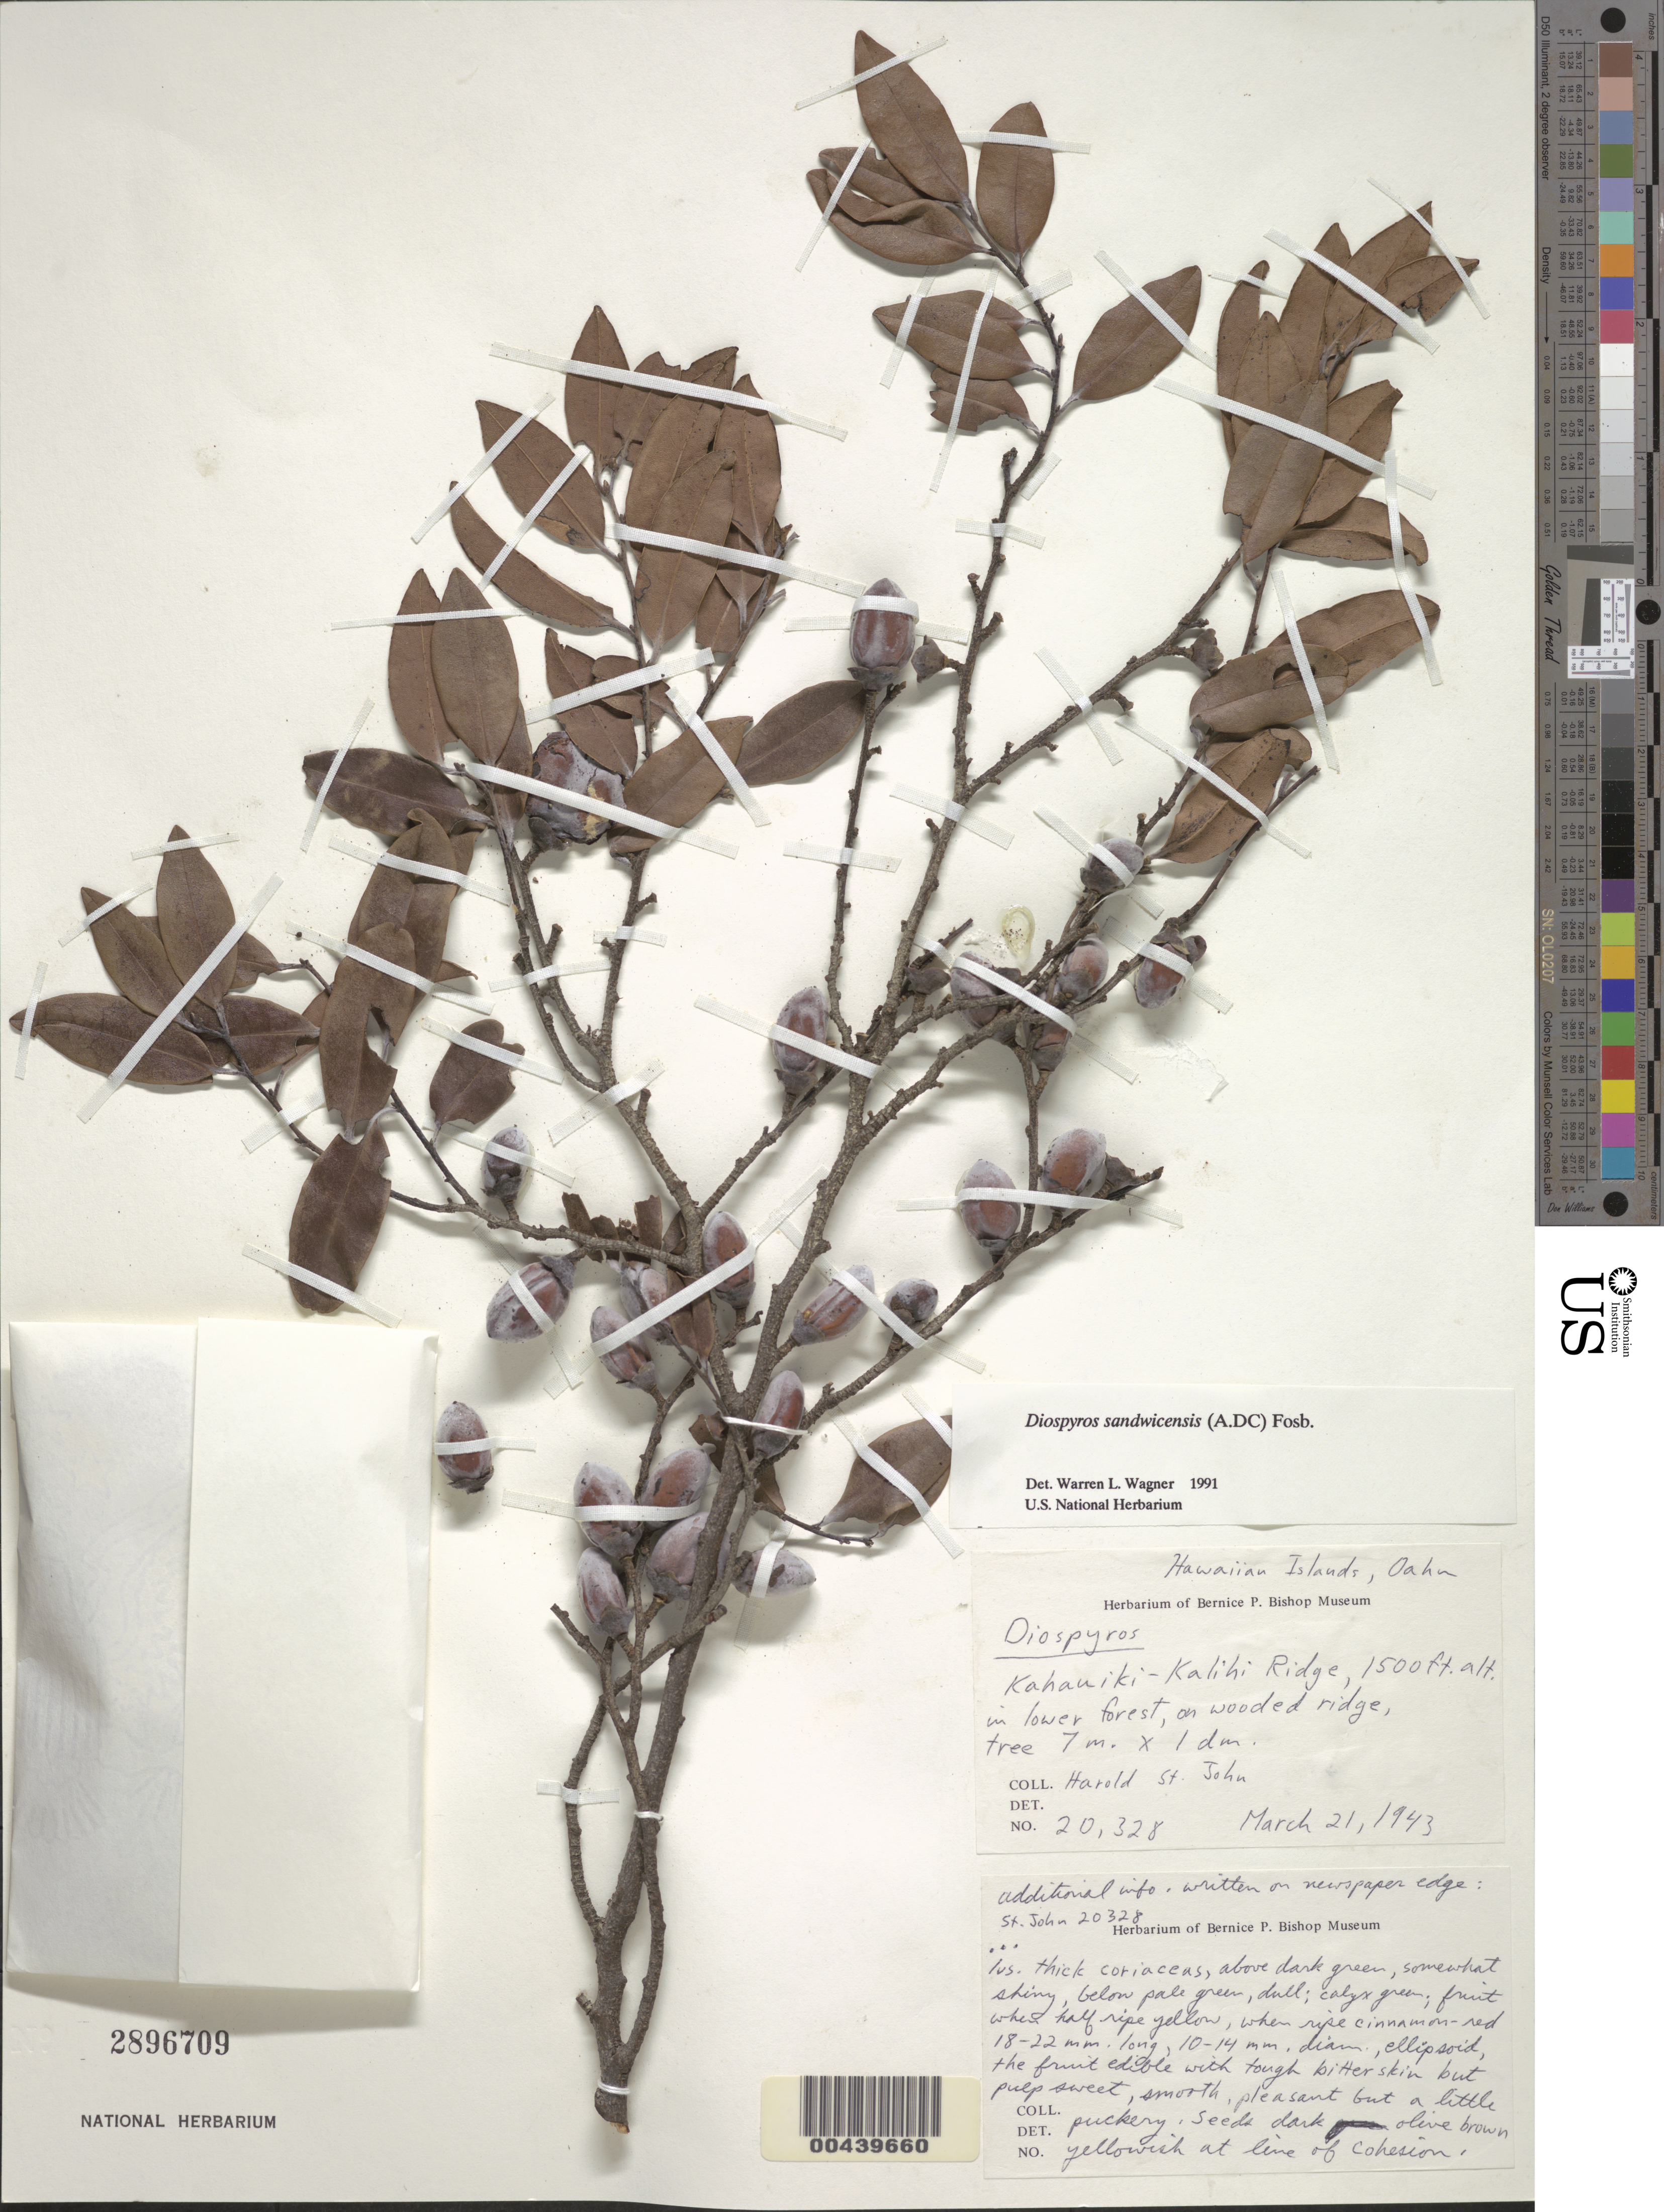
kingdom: Plantae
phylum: Tracheophyta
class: Magnoliopsida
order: Ericales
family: Ebenaceae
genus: Diospyros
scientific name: Diospyros sandwicensis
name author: (A. DC.) Fosberg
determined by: Wagner, W. L., (BOT), Smithsonian Institution - National Museum of Natural History (UNITED STATES)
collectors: H. St. John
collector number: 20328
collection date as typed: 21 Mar 1943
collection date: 1943-03-21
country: United States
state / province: Hawaii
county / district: Honolulu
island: Oahu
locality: Kahauiki-Kalihi Ridge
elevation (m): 457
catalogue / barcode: US 2896709